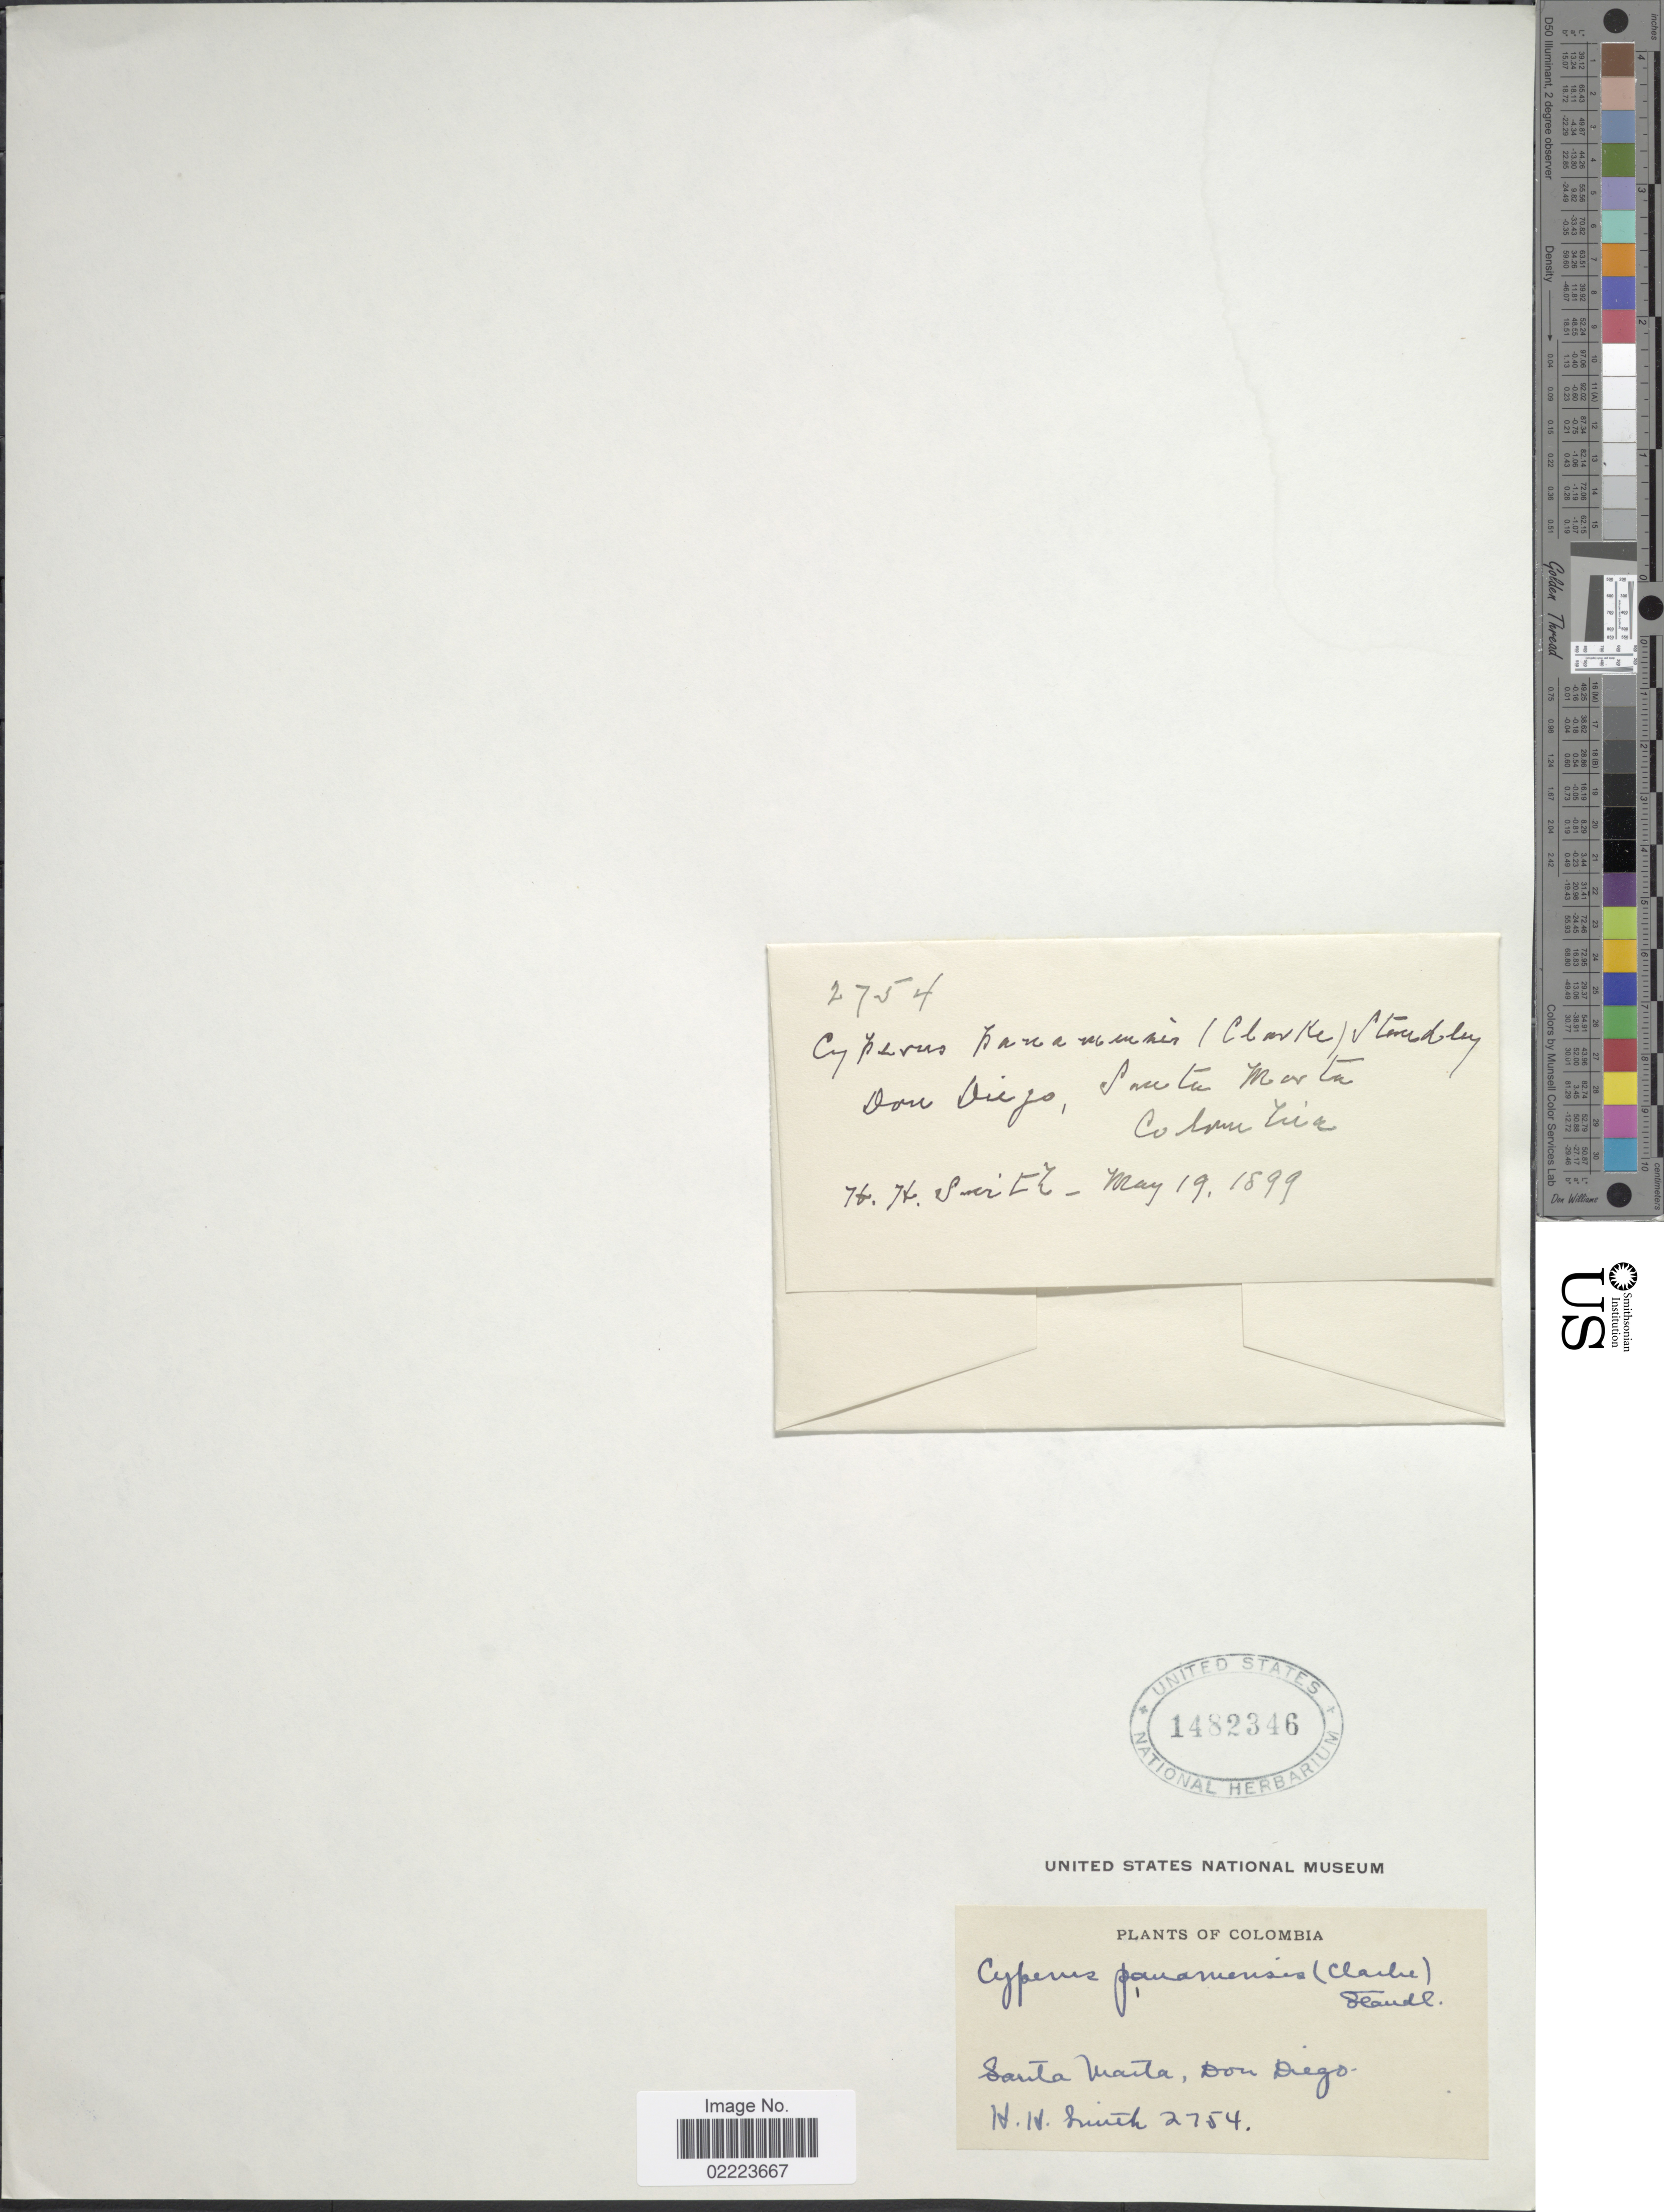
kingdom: Plantae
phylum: Tracheophyta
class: Liliopsida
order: Poales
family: Cyperaceae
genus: Cyperus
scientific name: Cyperus panamensis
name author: (C.B. Clarke) Britton ex Standl.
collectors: H. H. Smith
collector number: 2754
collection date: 1899-05-19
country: Colombia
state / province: Magdalena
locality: Santa Marta, Don Diego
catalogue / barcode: US 1482346